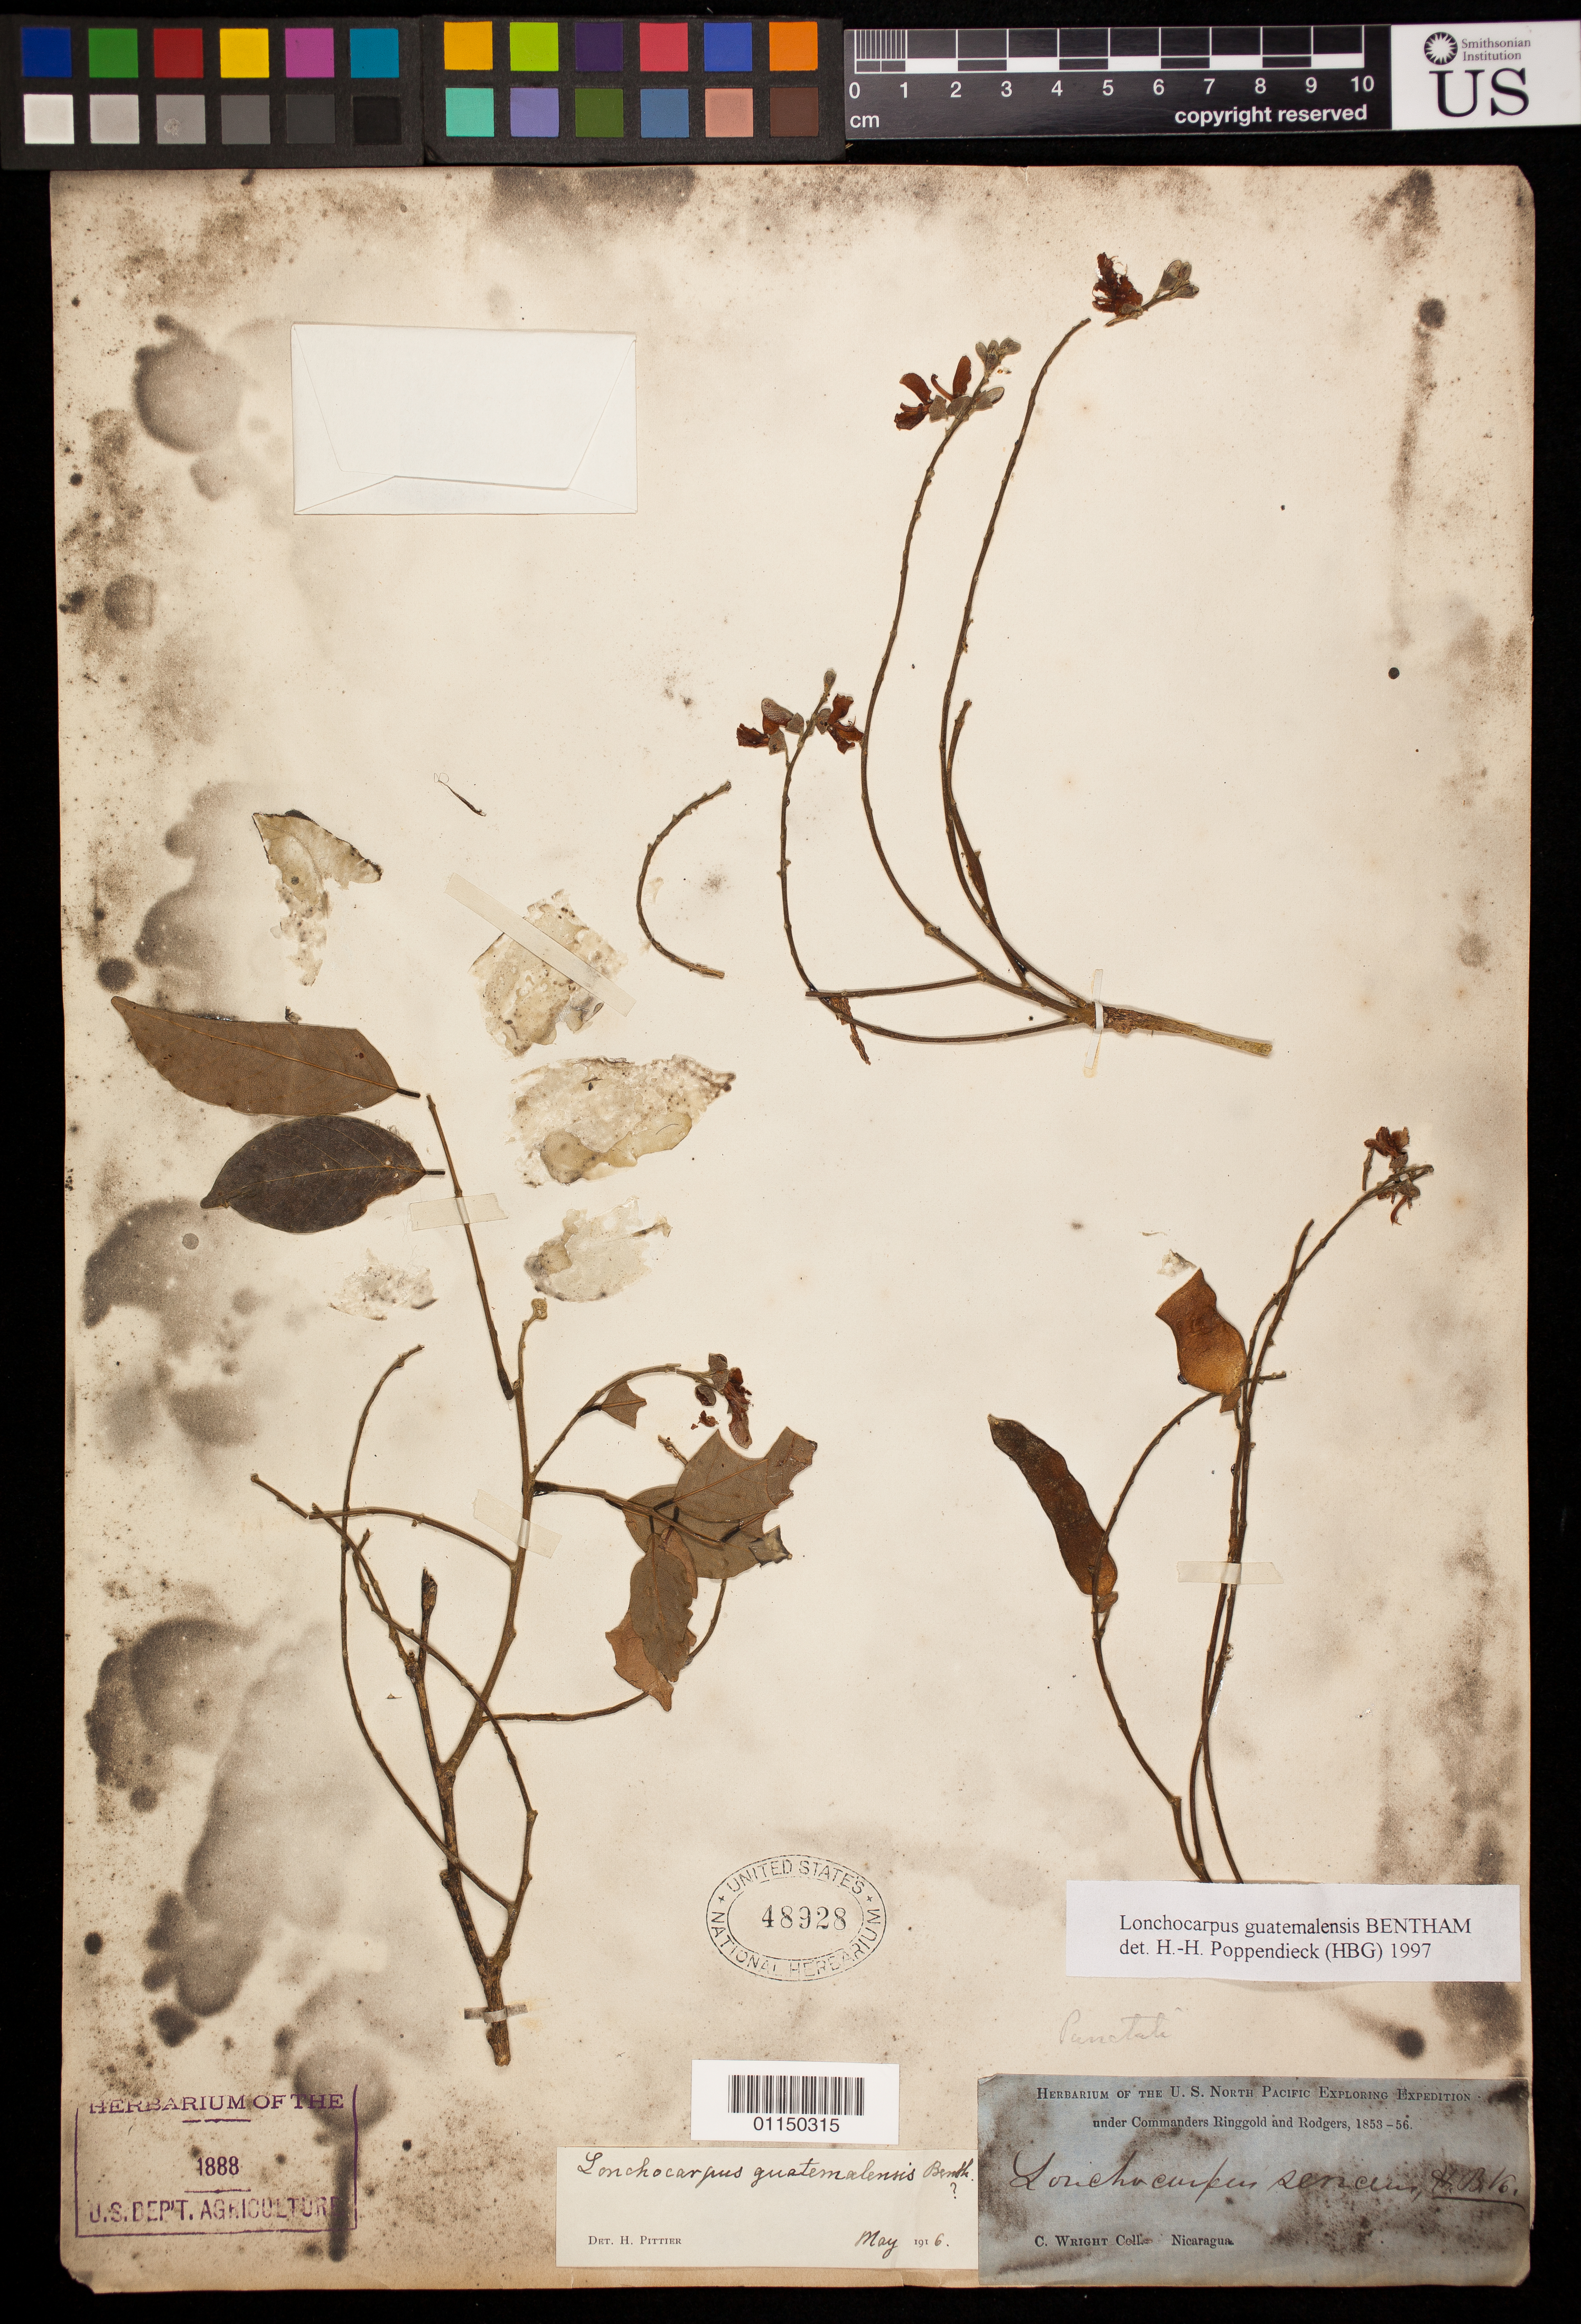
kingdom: Plantae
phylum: Tracheophyta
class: Magnoliopsida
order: Fabales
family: Fabaceae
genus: Lonchocarpus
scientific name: Lonchocarpus guatemalensis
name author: Benth.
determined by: Poppendieck, H.-H., (HBG), Institut fur Allgemeine Botanik und Botanischer Garten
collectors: C. Wright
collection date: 1853/1856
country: Nicaragua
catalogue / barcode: US 48928